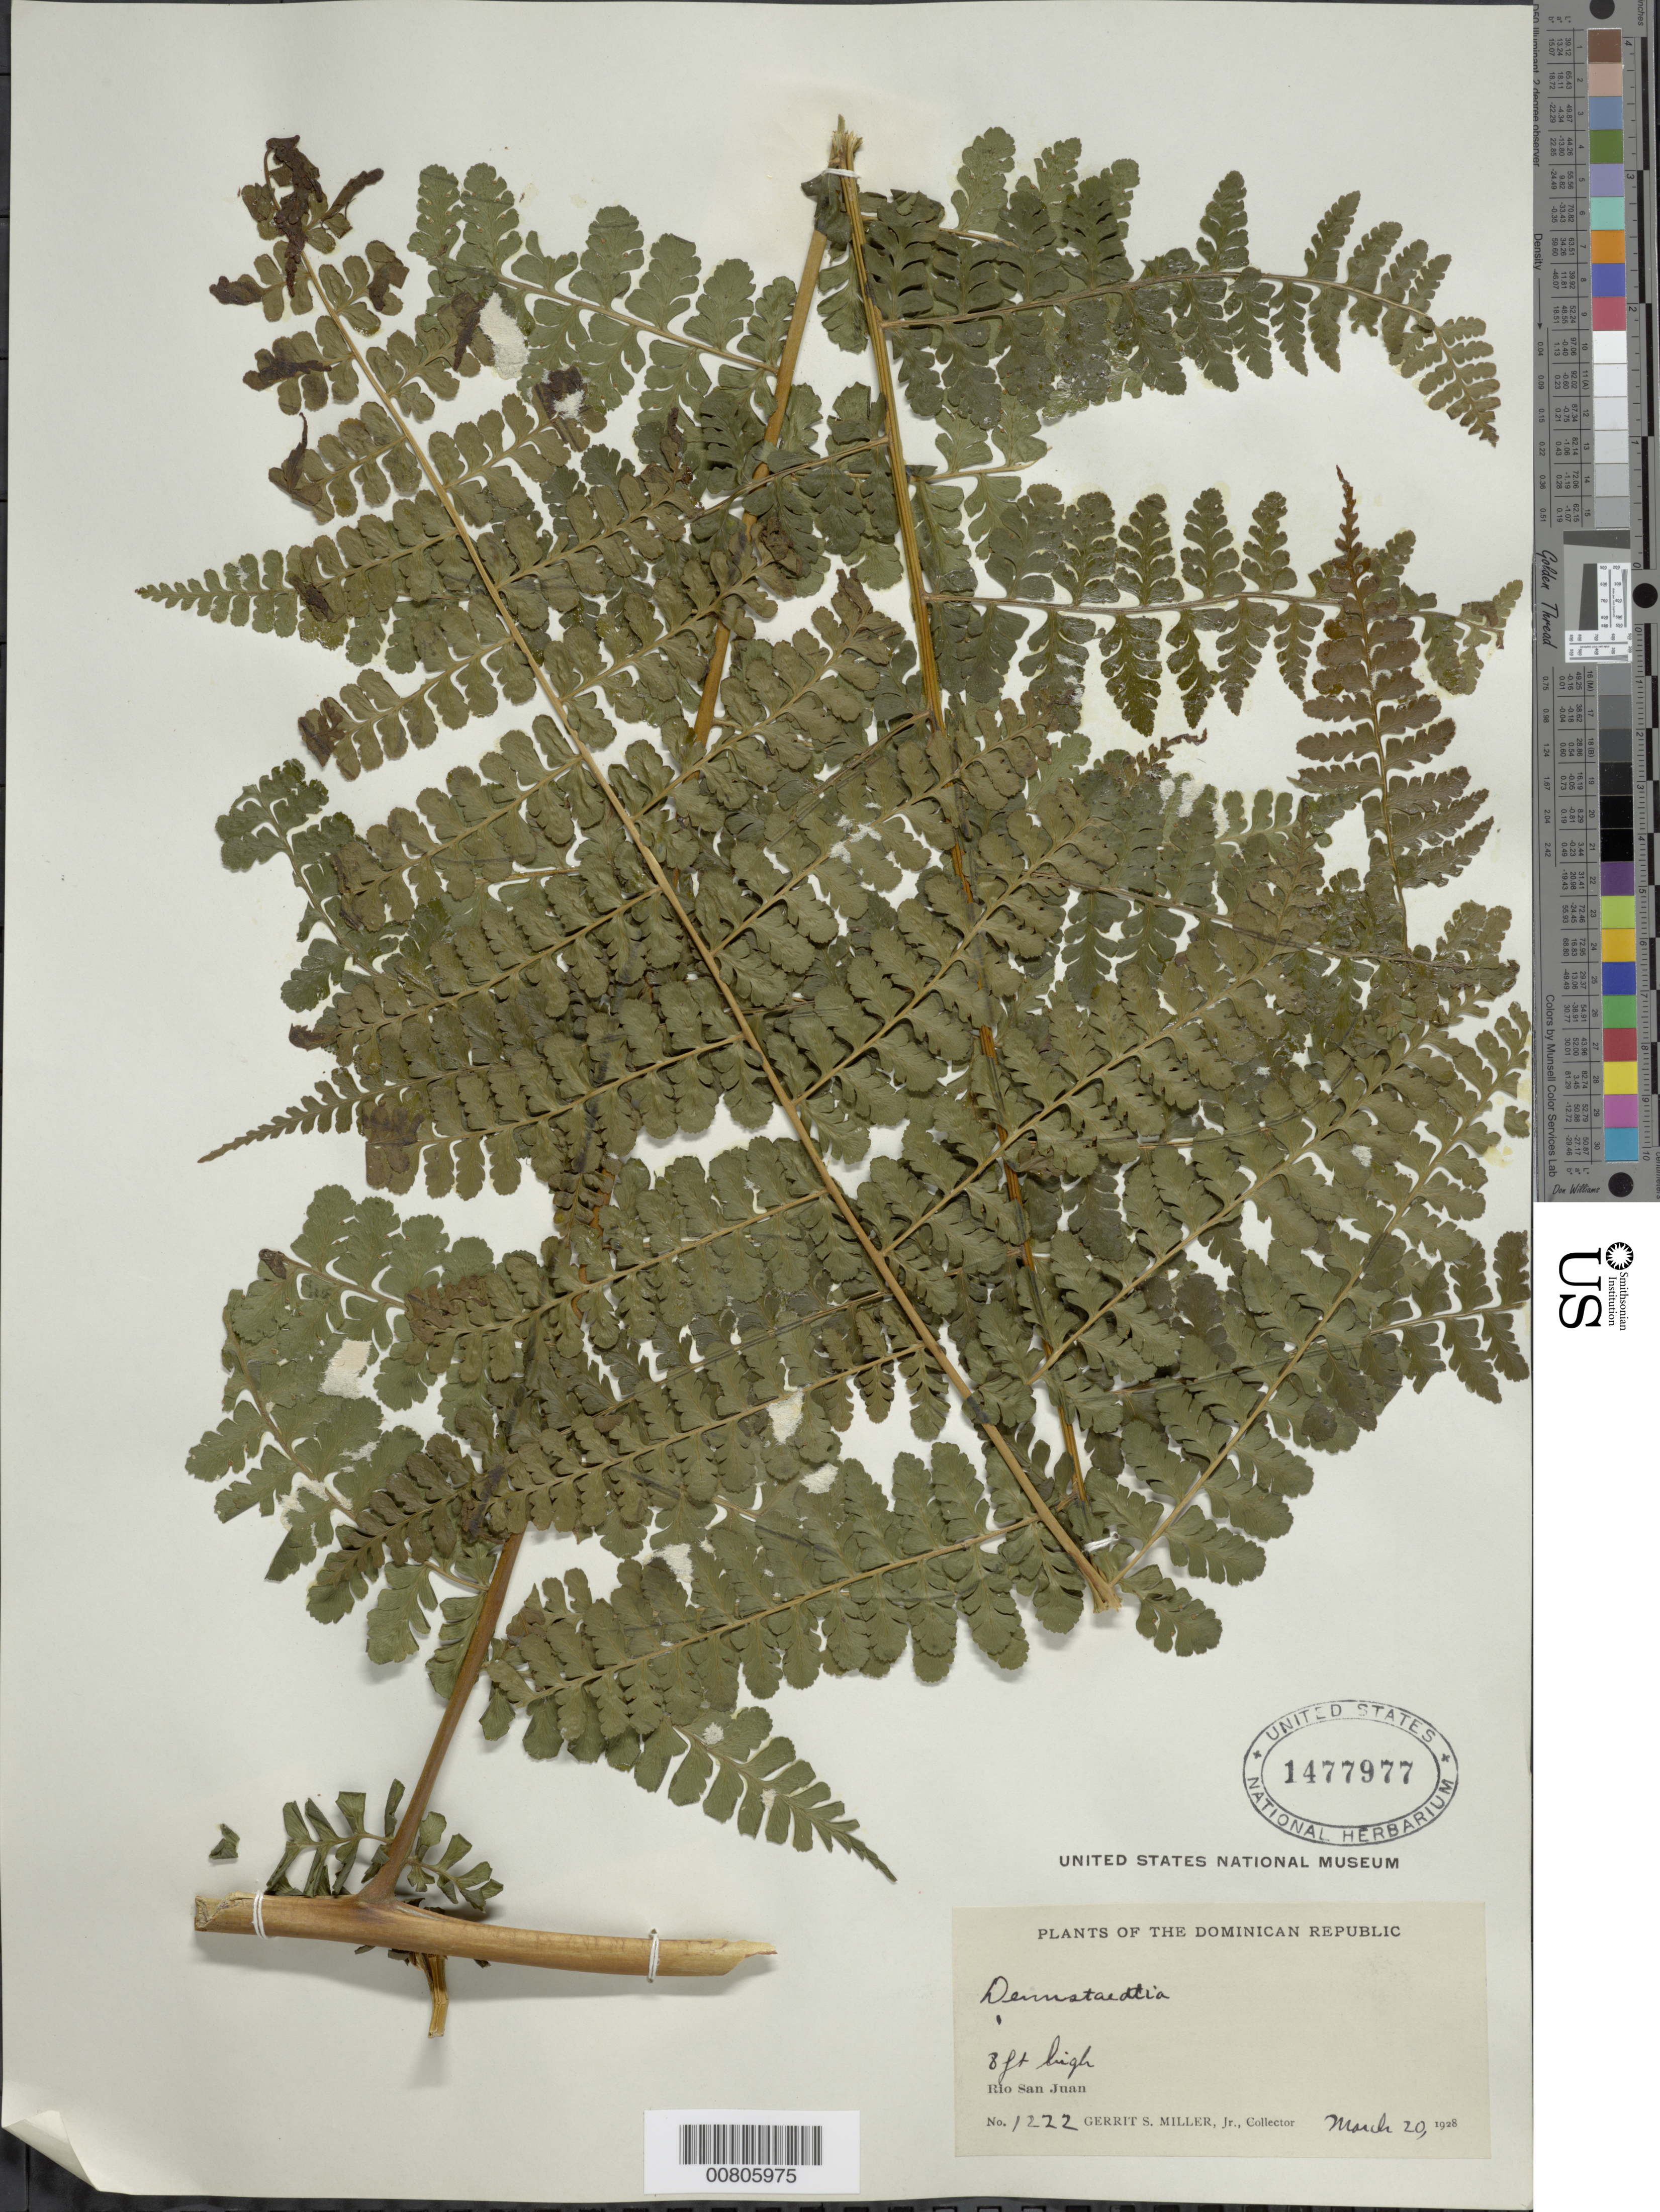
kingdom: Plantae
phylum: Tracheophyta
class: Polypodiopsida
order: Polypodiales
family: Dennstaedtiaceae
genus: Dennstaedtia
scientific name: Dennstaedtia globulifera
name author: (Poir.) Hieron.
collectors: G. S. Miller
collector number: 1222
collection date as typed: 20 Mar 1928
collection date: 1928-03-20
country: Dominican Republic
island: Hispaniola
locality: Río San Juan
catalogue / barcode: US 1477977